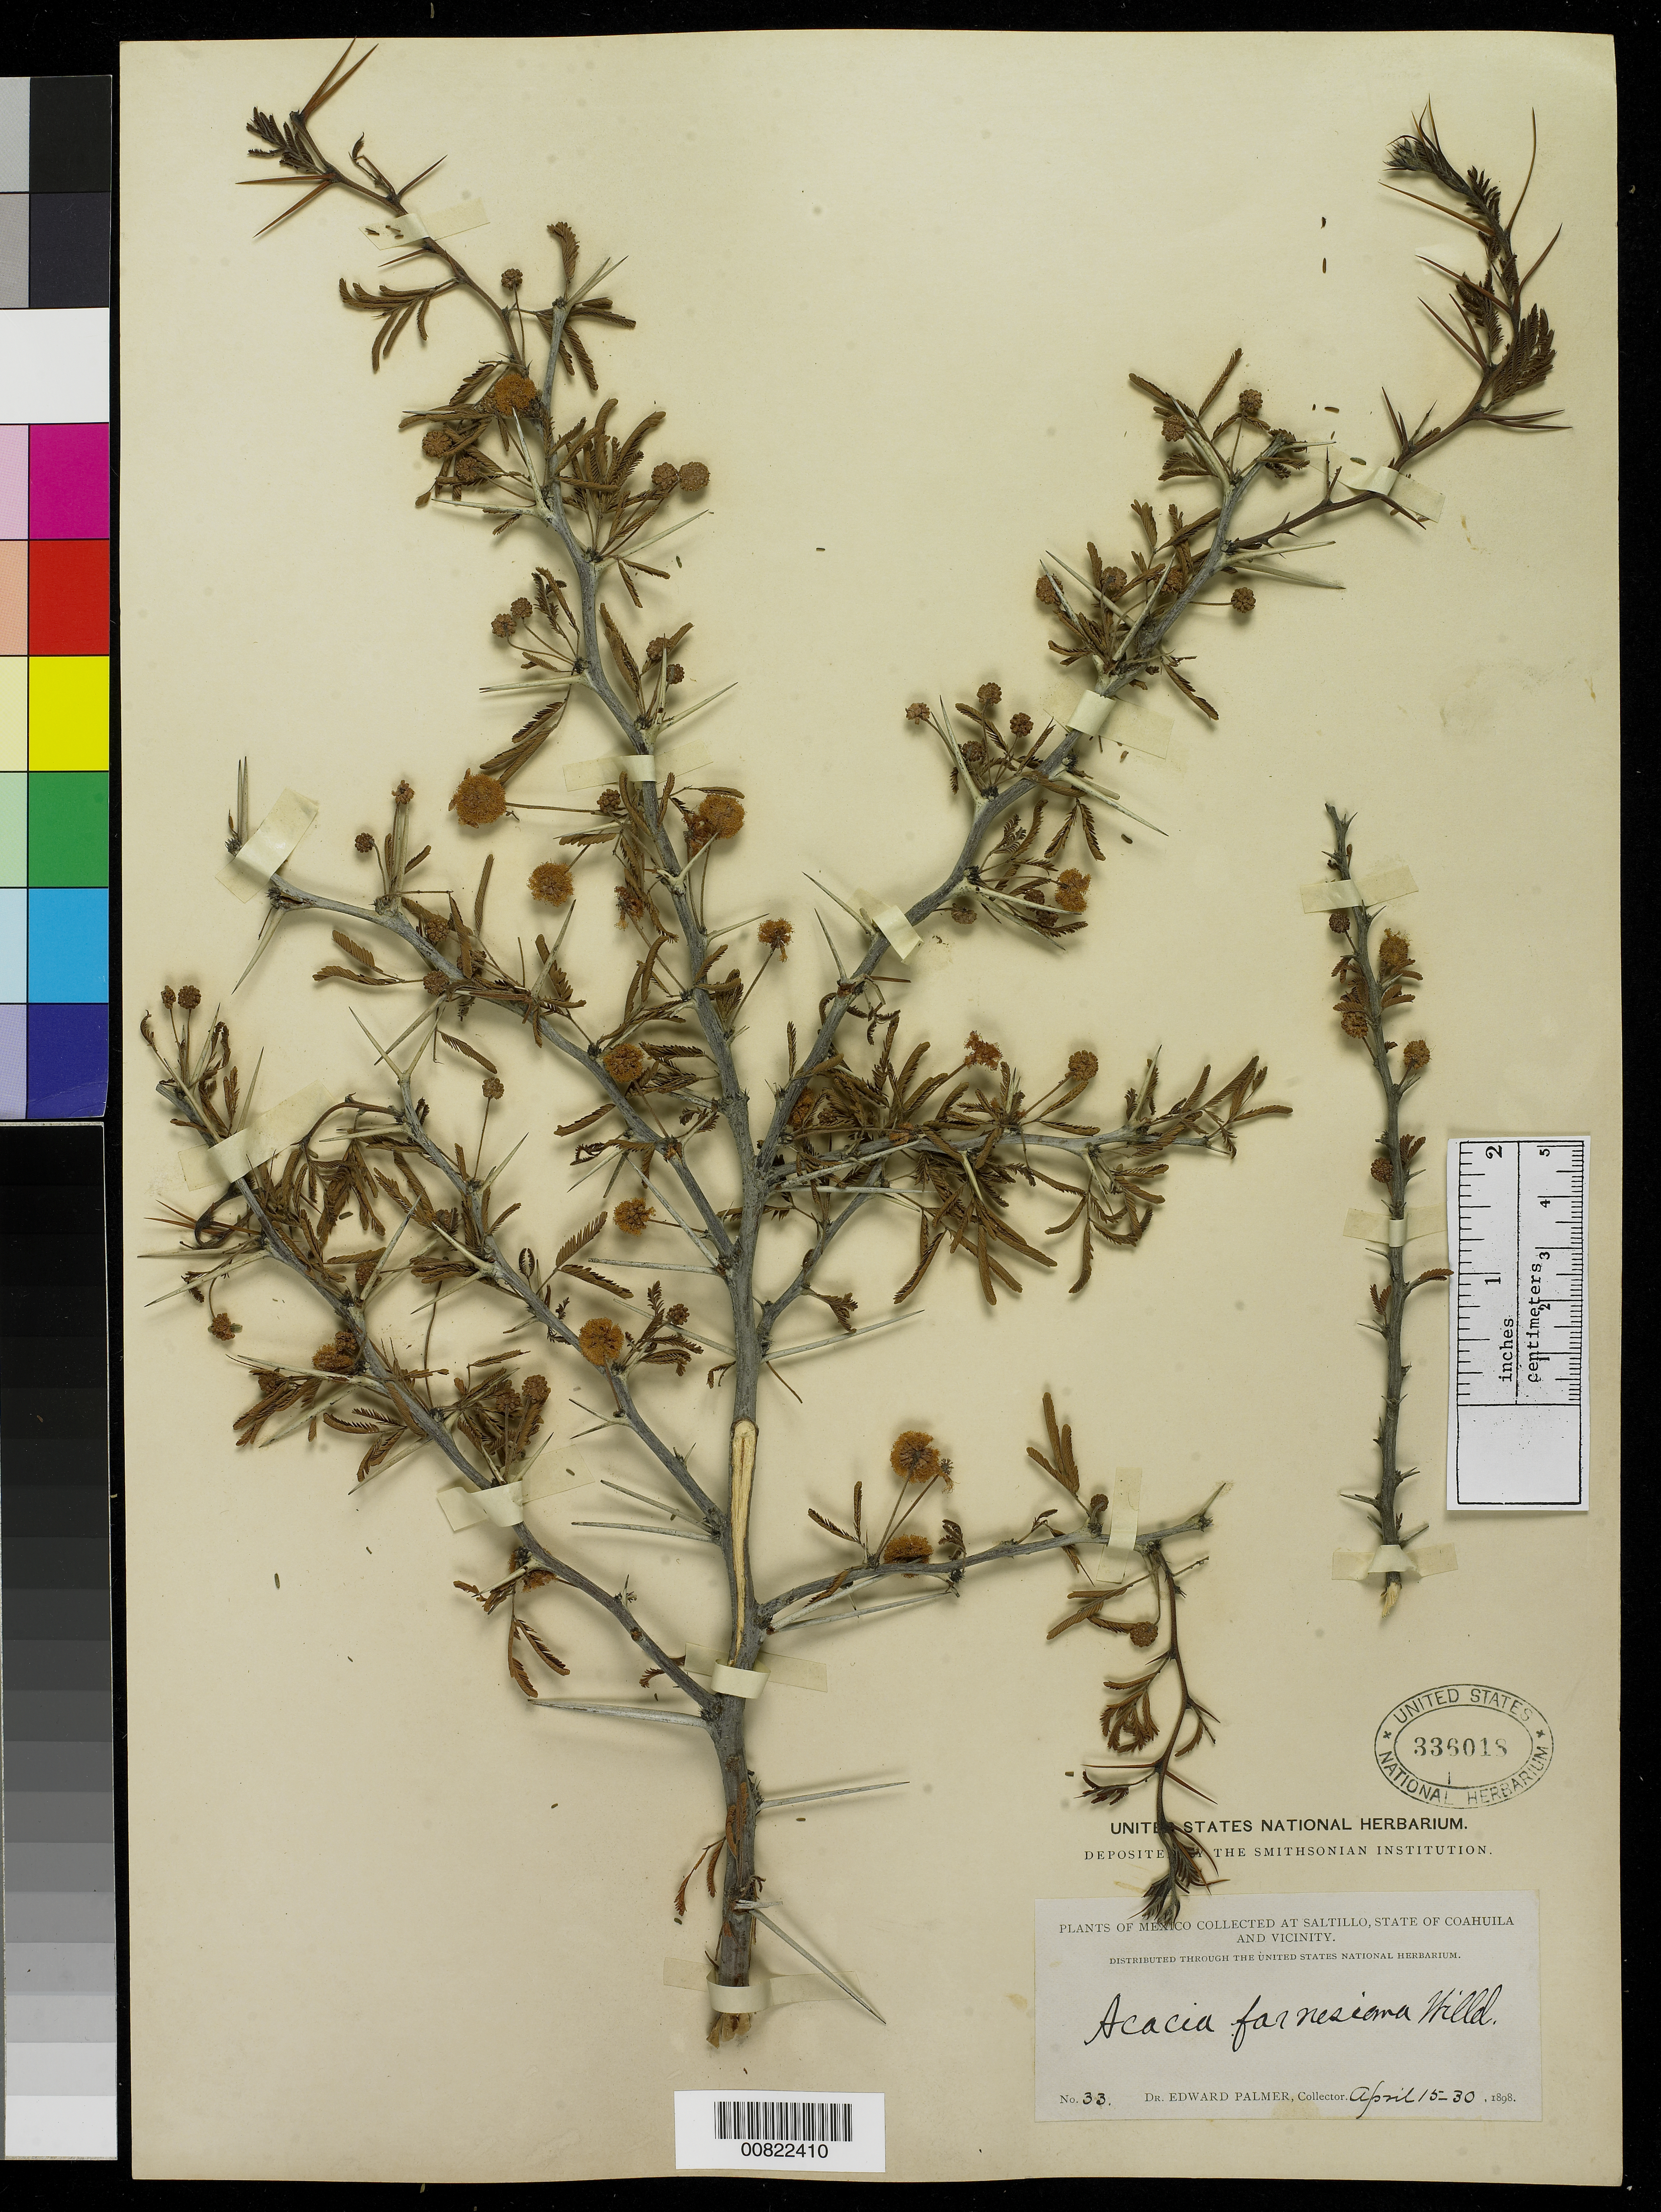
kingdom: Plantae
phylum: Tracheophyta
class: Magnoliopsida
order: Fabales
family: Fabaceae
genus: Vachellia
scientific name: Vachellia farnesiana var. farnesiana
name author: (L.) Wight & Arn.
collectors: E. Palmer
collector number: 33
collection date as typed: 15 Apr 1898 to 30 Apr 1898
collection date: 1898-04-15/1898-04-30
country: Mexico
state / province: Coahuila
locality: Saltillo, Coahuila and vicinity.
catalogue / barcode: US 336018